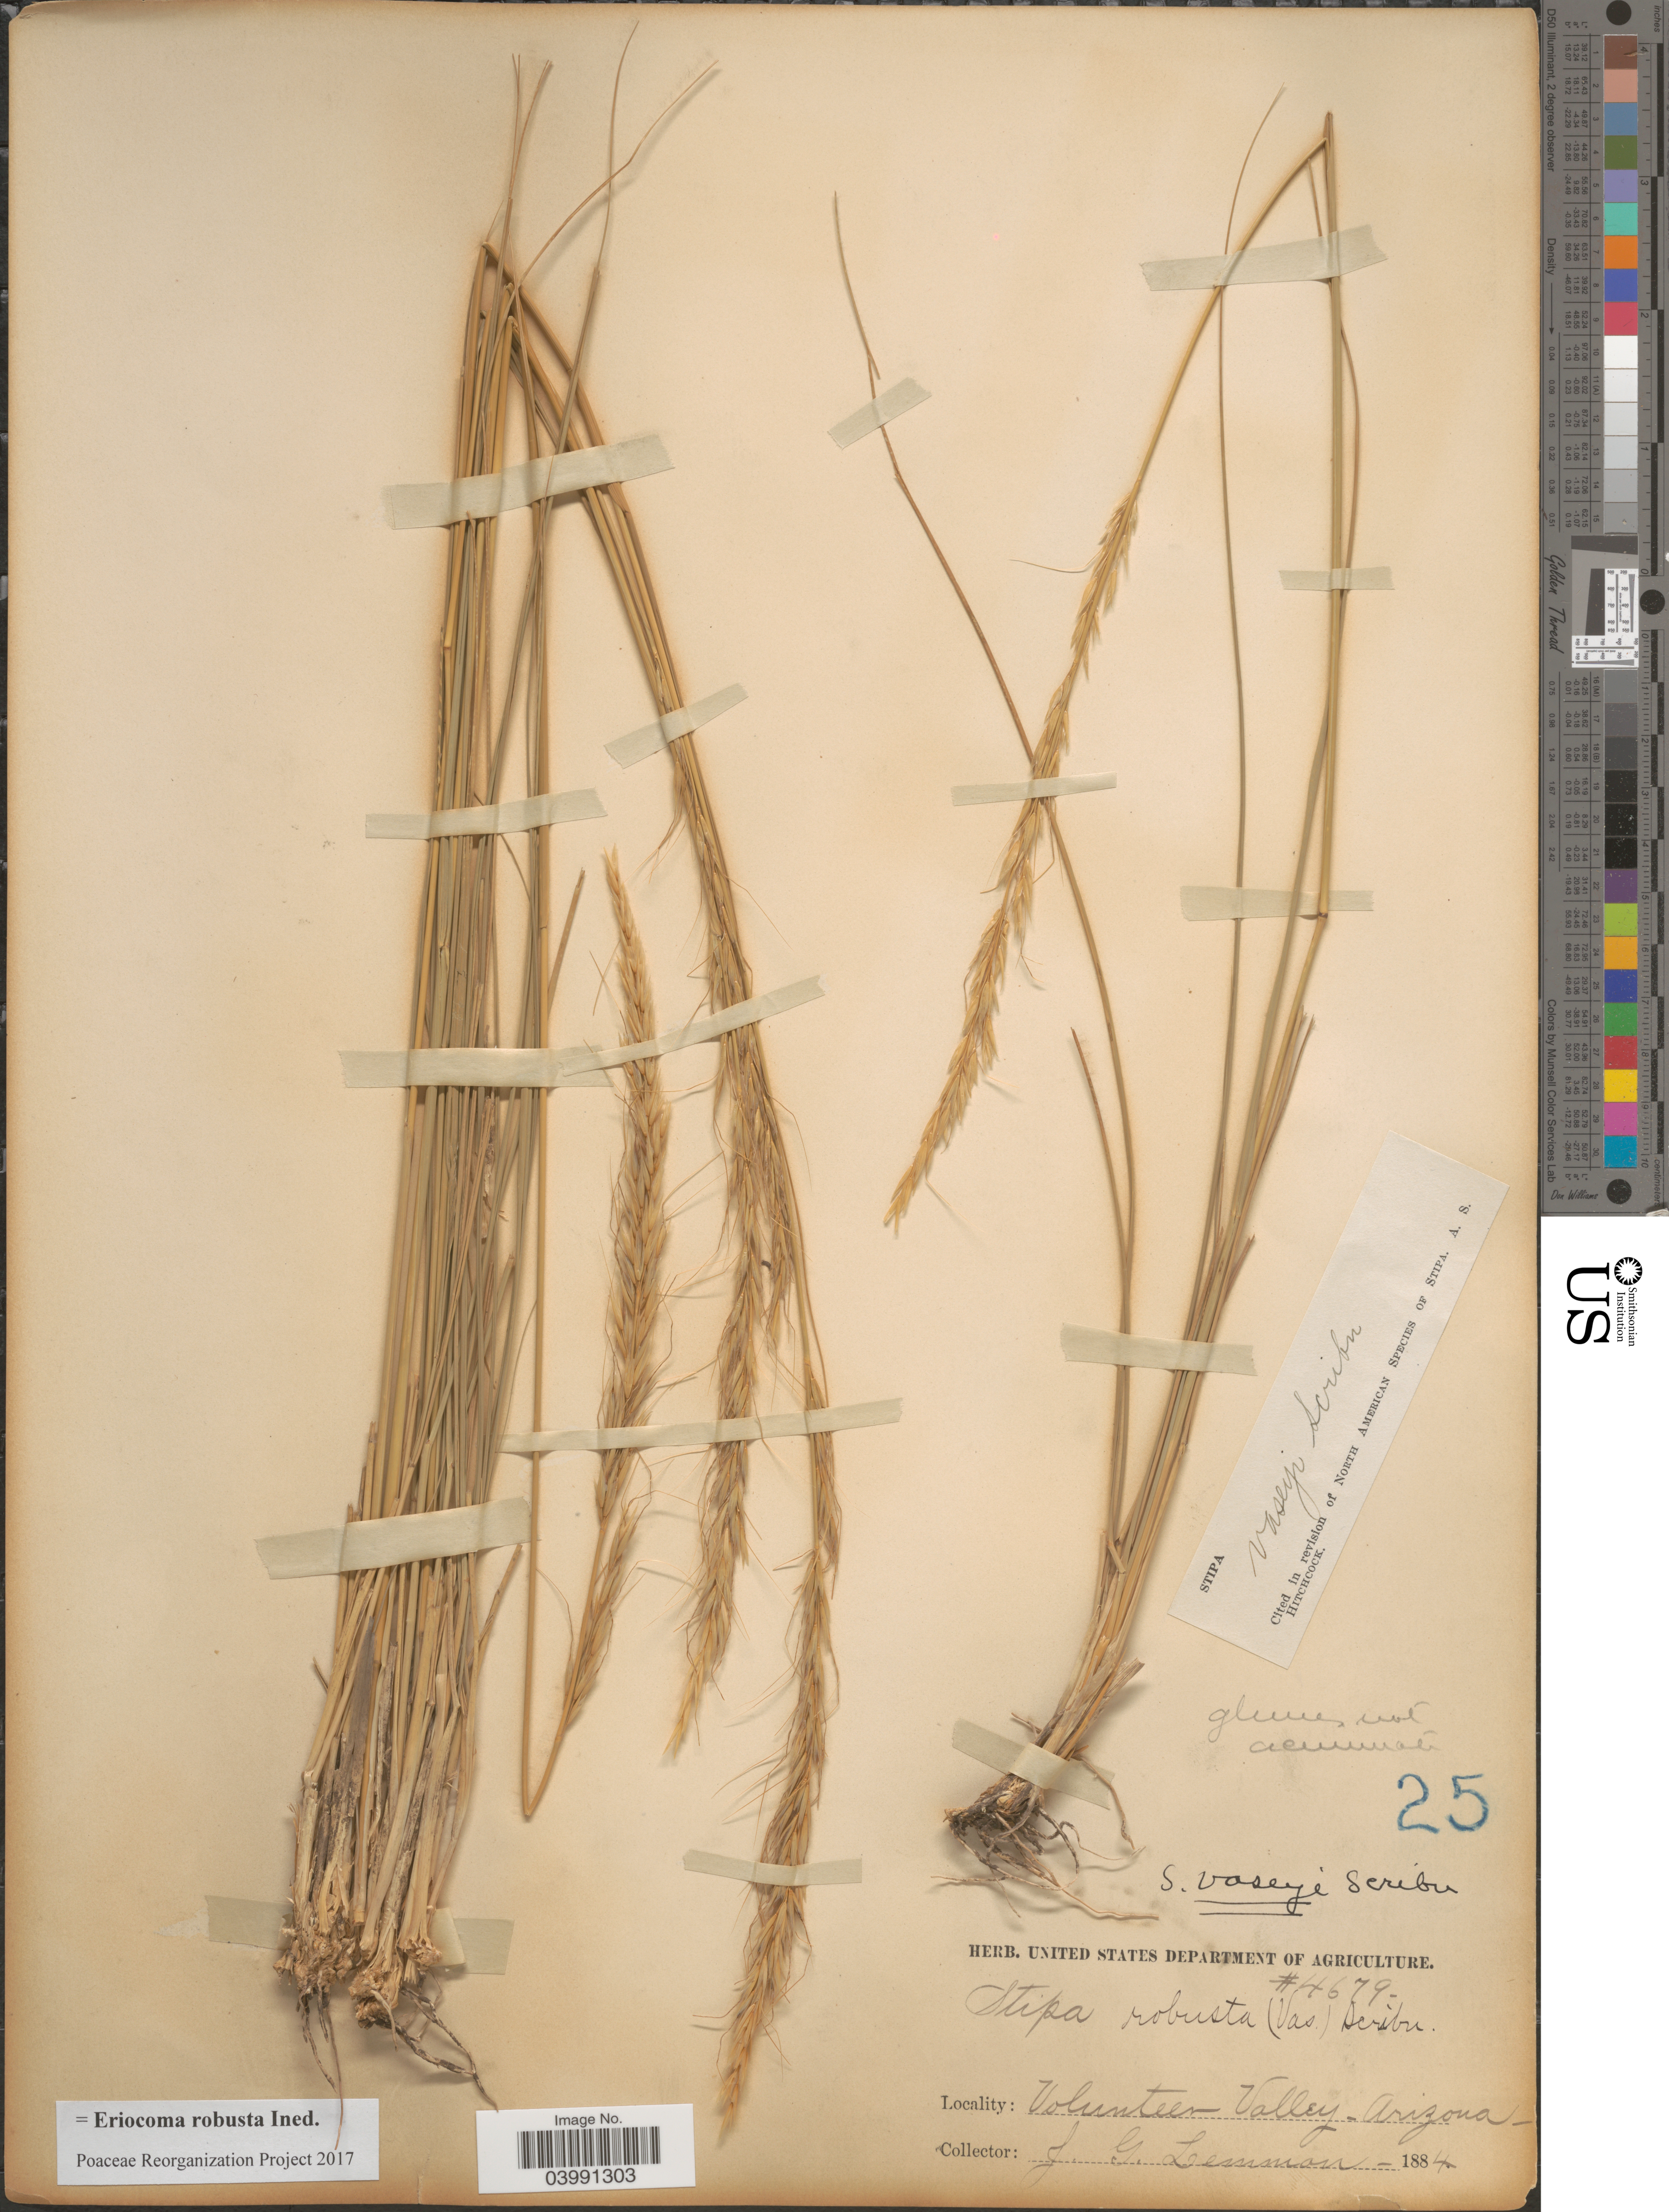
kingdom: Plantae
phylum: Tracheophyta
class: Liliopsida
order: Poales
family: Poaceae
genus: Eriocoma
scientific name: Eriocoma robusta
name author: (Vasey) Romasch.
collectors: J. Lemmon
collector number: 4679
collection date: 1884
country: United States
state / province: Arizona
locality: Volunteer Valley.